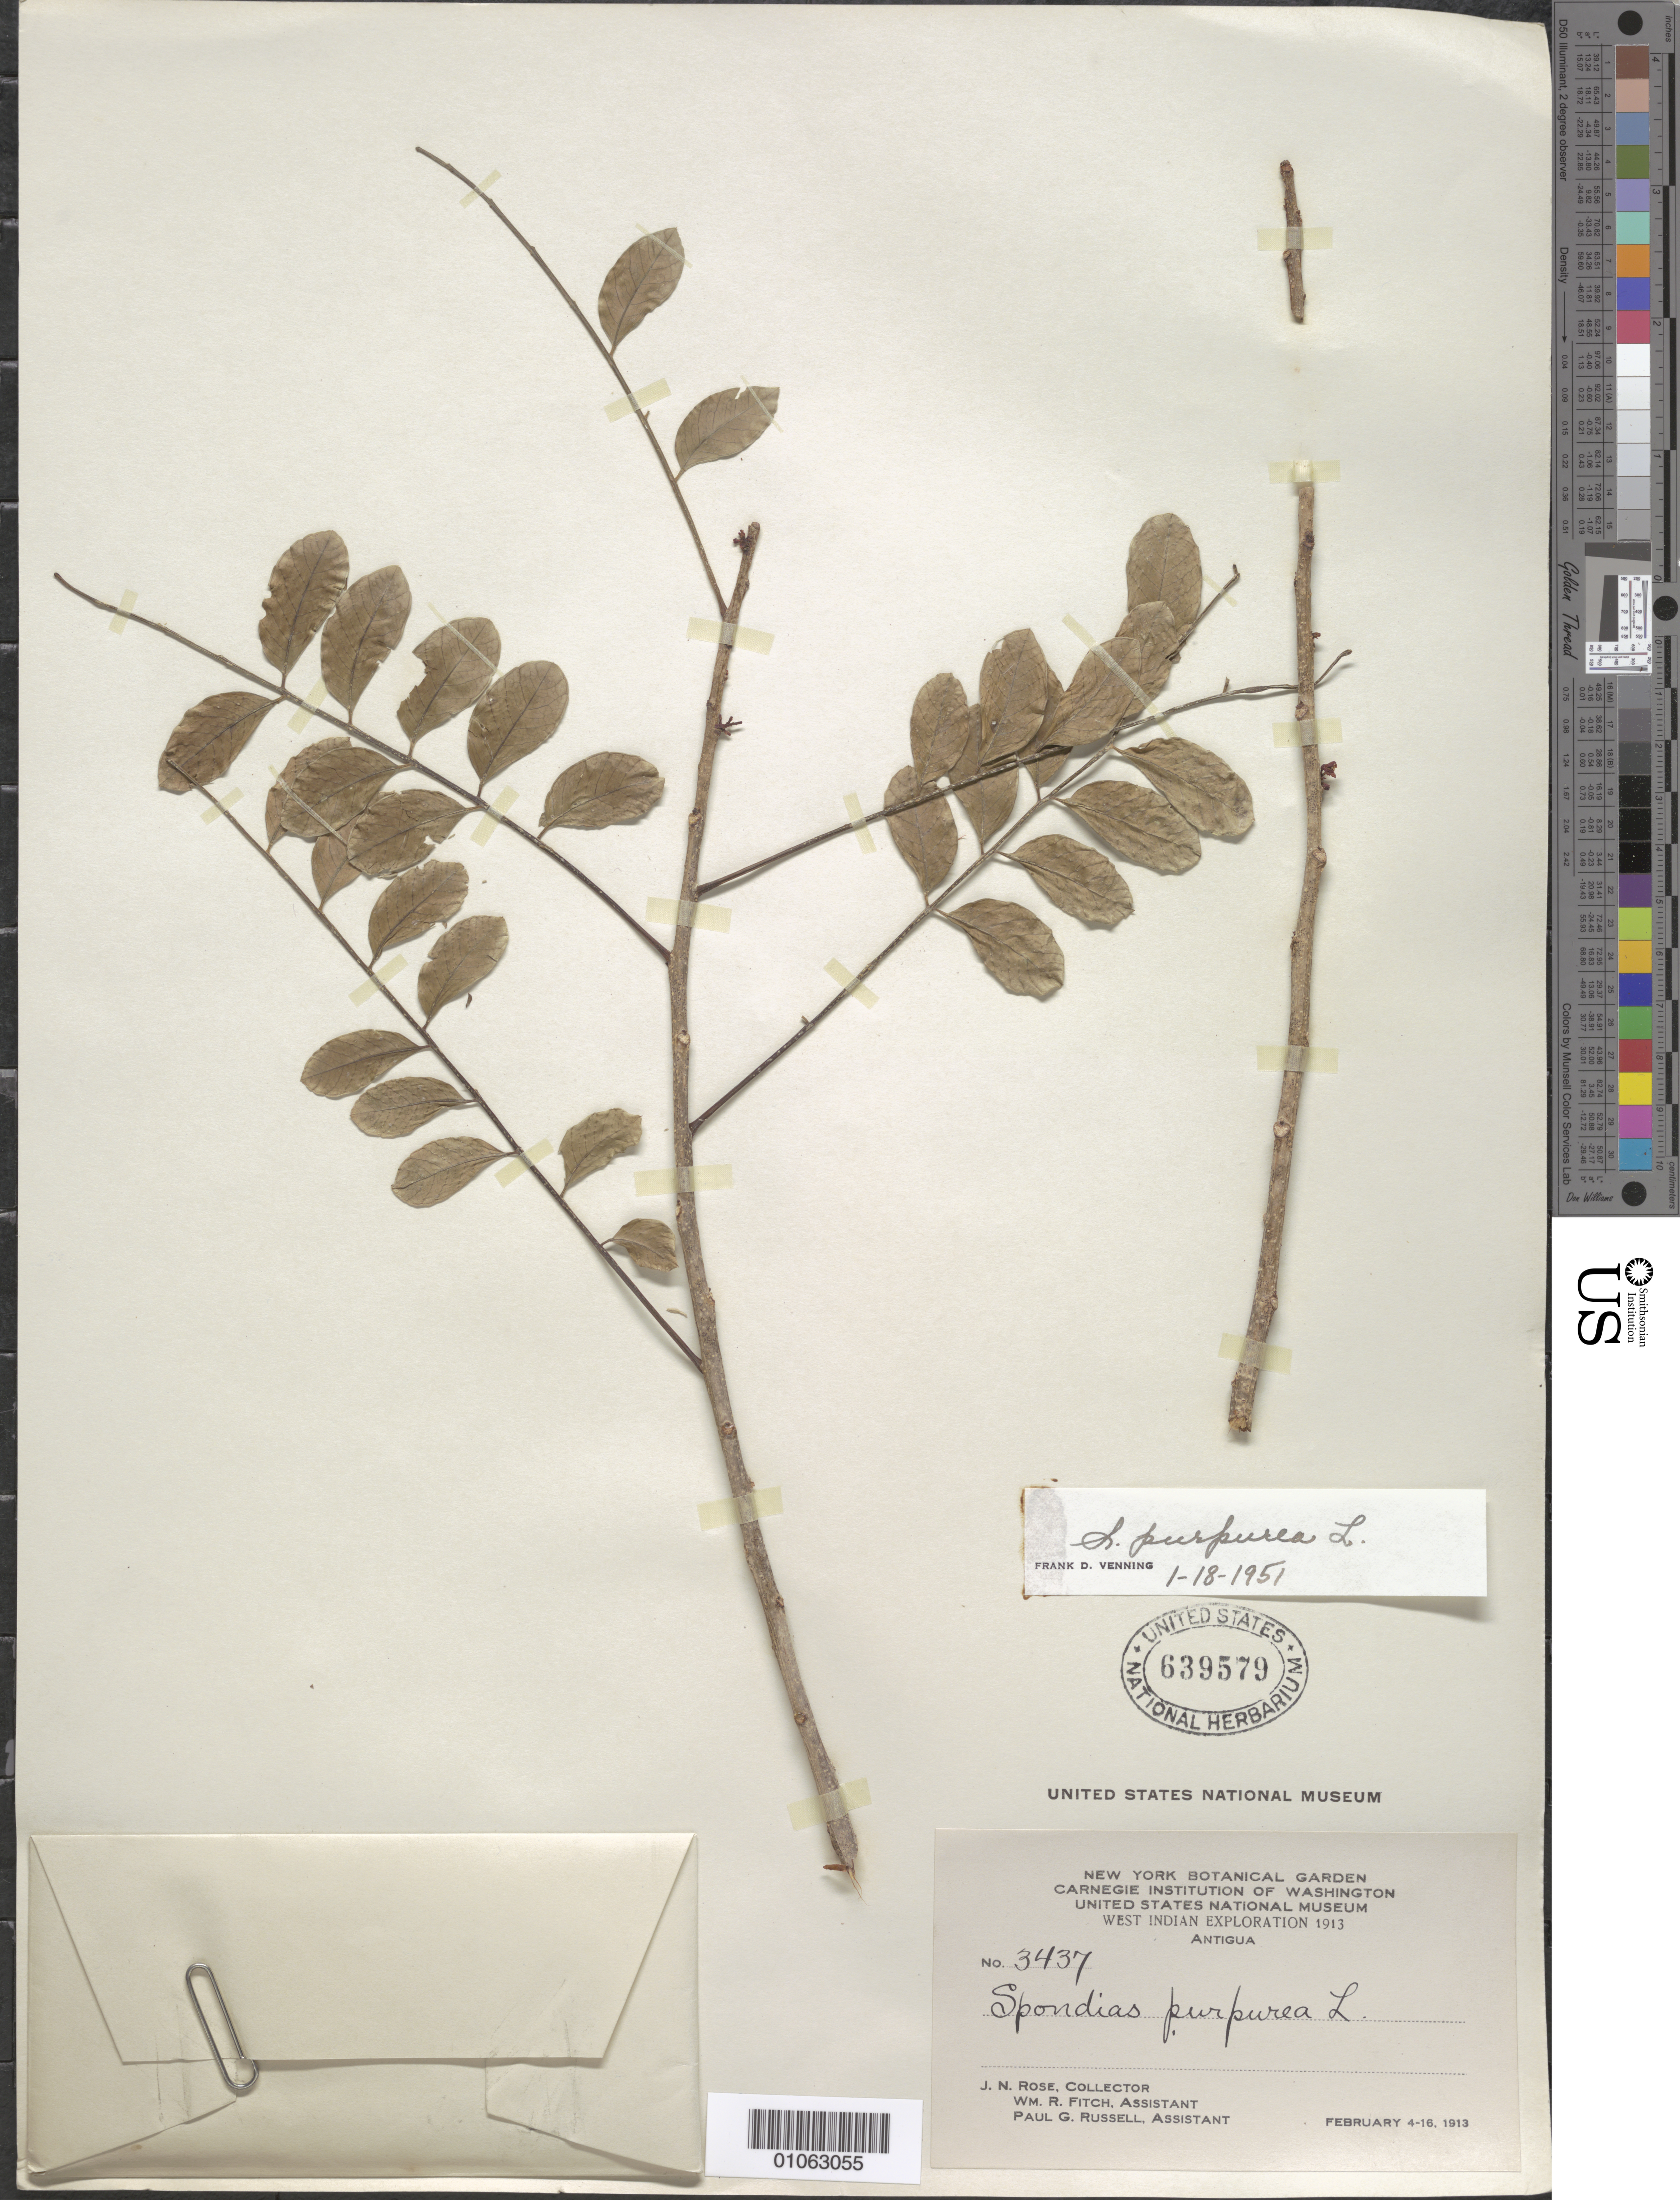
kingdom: Plantae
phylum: Tracheophyta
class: Magnoliopsida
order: Sapindales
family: Anacardiaceae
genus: Spondias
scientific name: Spondias purpurea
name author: L.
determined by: Mitchell, J. D.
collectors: J. N. Rose, W. R. Fitch & P. G. Russell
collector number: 3437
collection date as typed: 04 Feb 1913 to 16 Feb 1913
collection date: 1913-02-04/1913-02-16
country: Antigua and Barbuda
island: Antigua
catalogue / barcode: US 639579